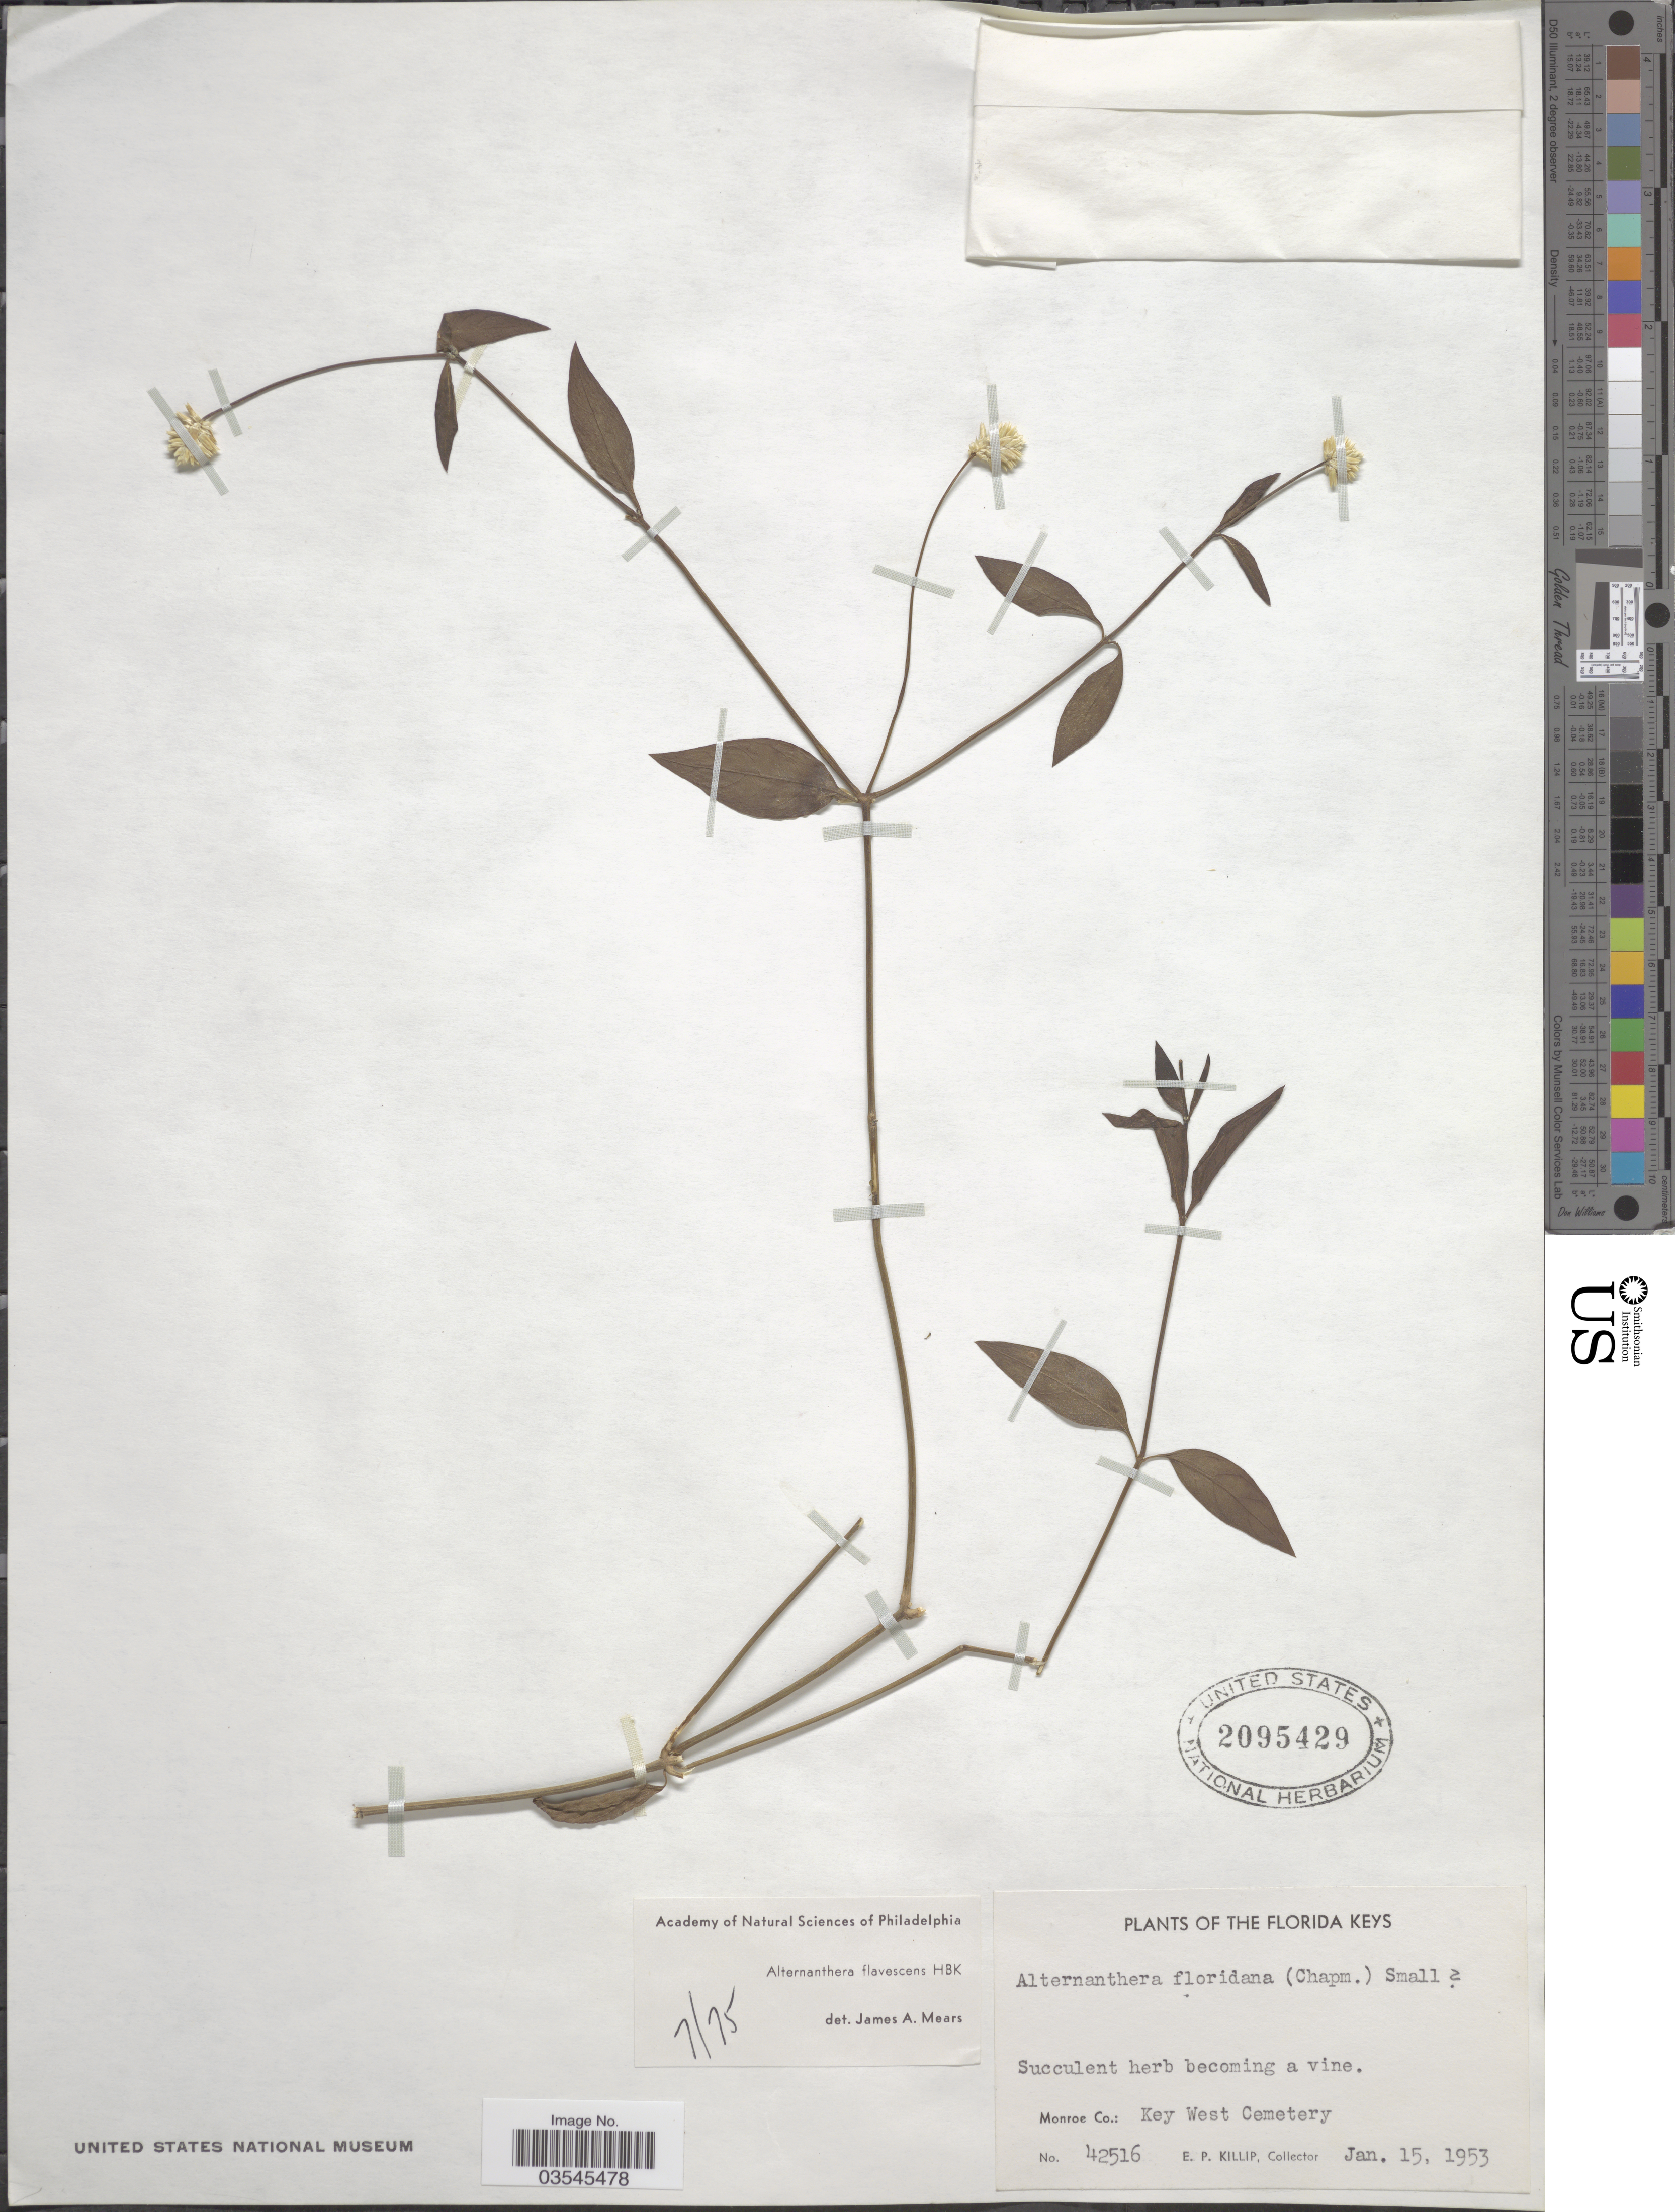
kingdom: Plantae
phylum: Tracheophyta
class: Magnoliopsida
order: Caryophyllales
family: Amaranthaceae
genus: Alternanthera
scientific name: Alternanthera flavescens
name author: Kunth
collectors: E. P. Killip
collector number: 42516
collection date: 1953-01-15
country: United States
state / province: Florida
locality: The Florida Keys. Monroe Co.: Key West Cemetery.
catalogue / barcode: US 2095429